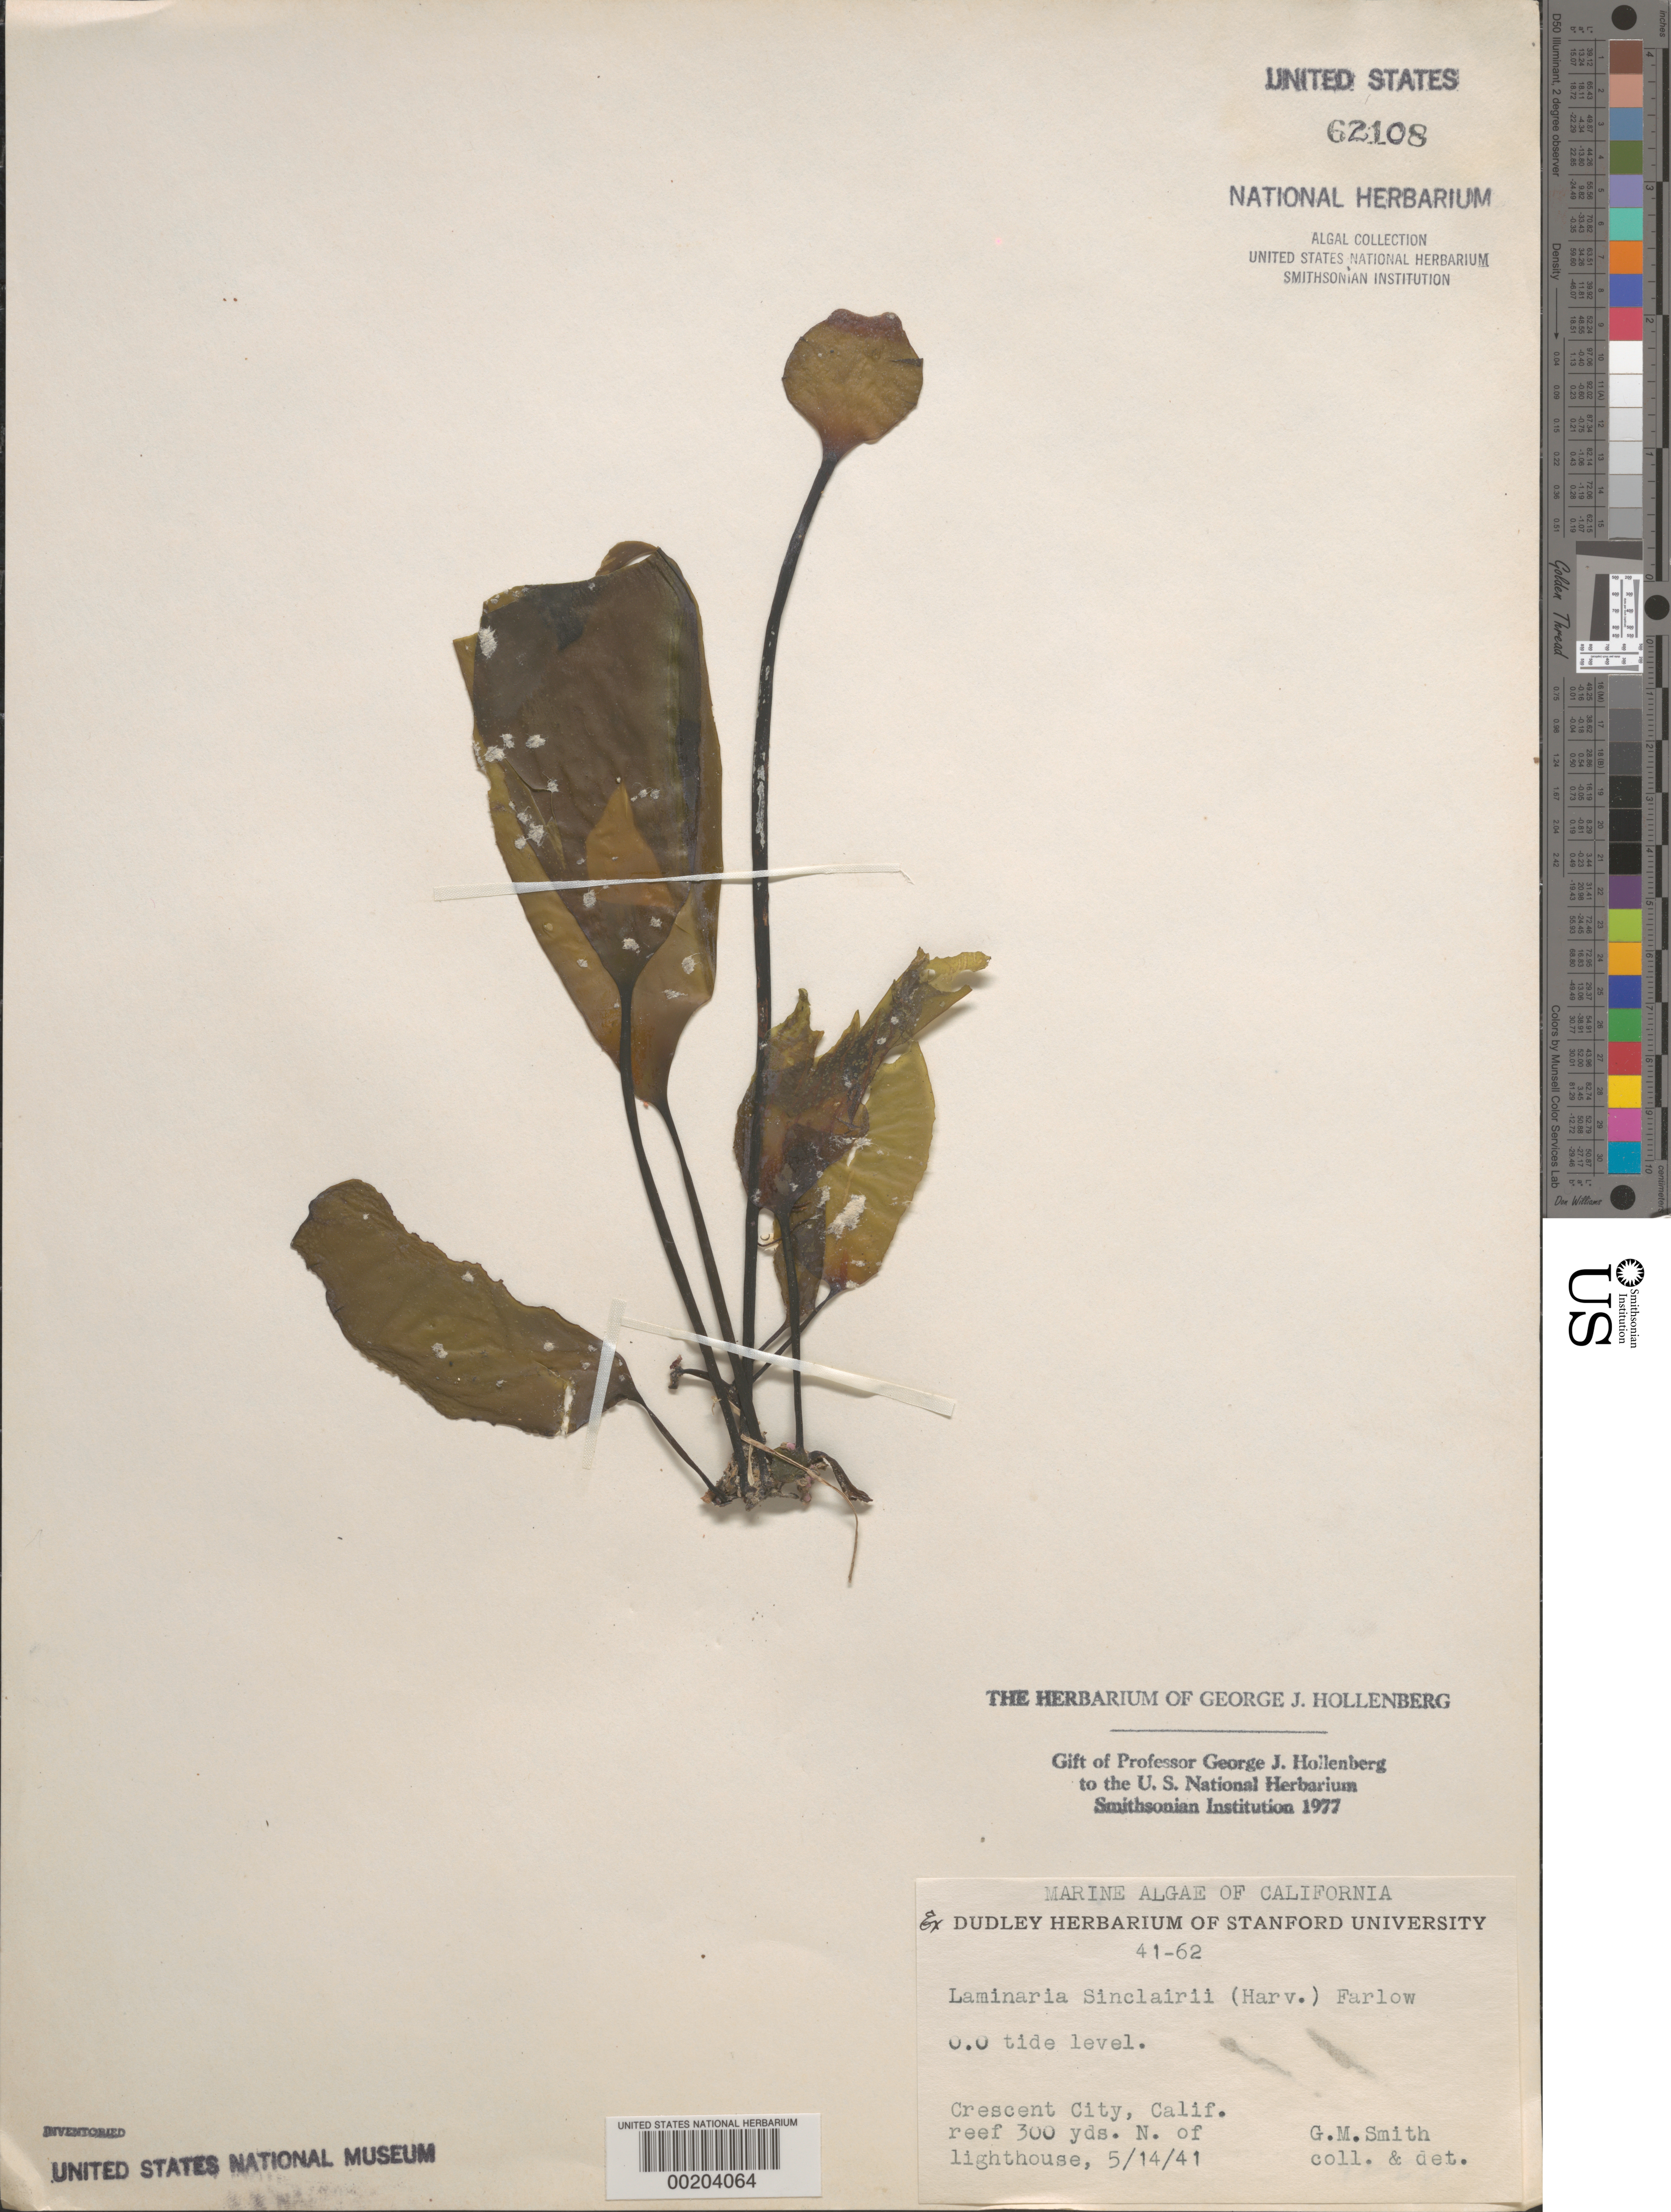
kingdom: Chromista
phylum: Ochrophyta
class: Phaeophyceae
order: Laminariales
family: Laminariaceae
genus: Laminaria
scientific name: Laminaria sinclairii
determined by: Smith, G. M.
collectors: G. M. Smith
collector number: Gms 41-62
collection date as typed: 14 May 1941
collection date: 1941-05-14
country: United States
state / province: California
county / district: Del Norte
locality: Crescent City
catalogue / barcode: US 62108